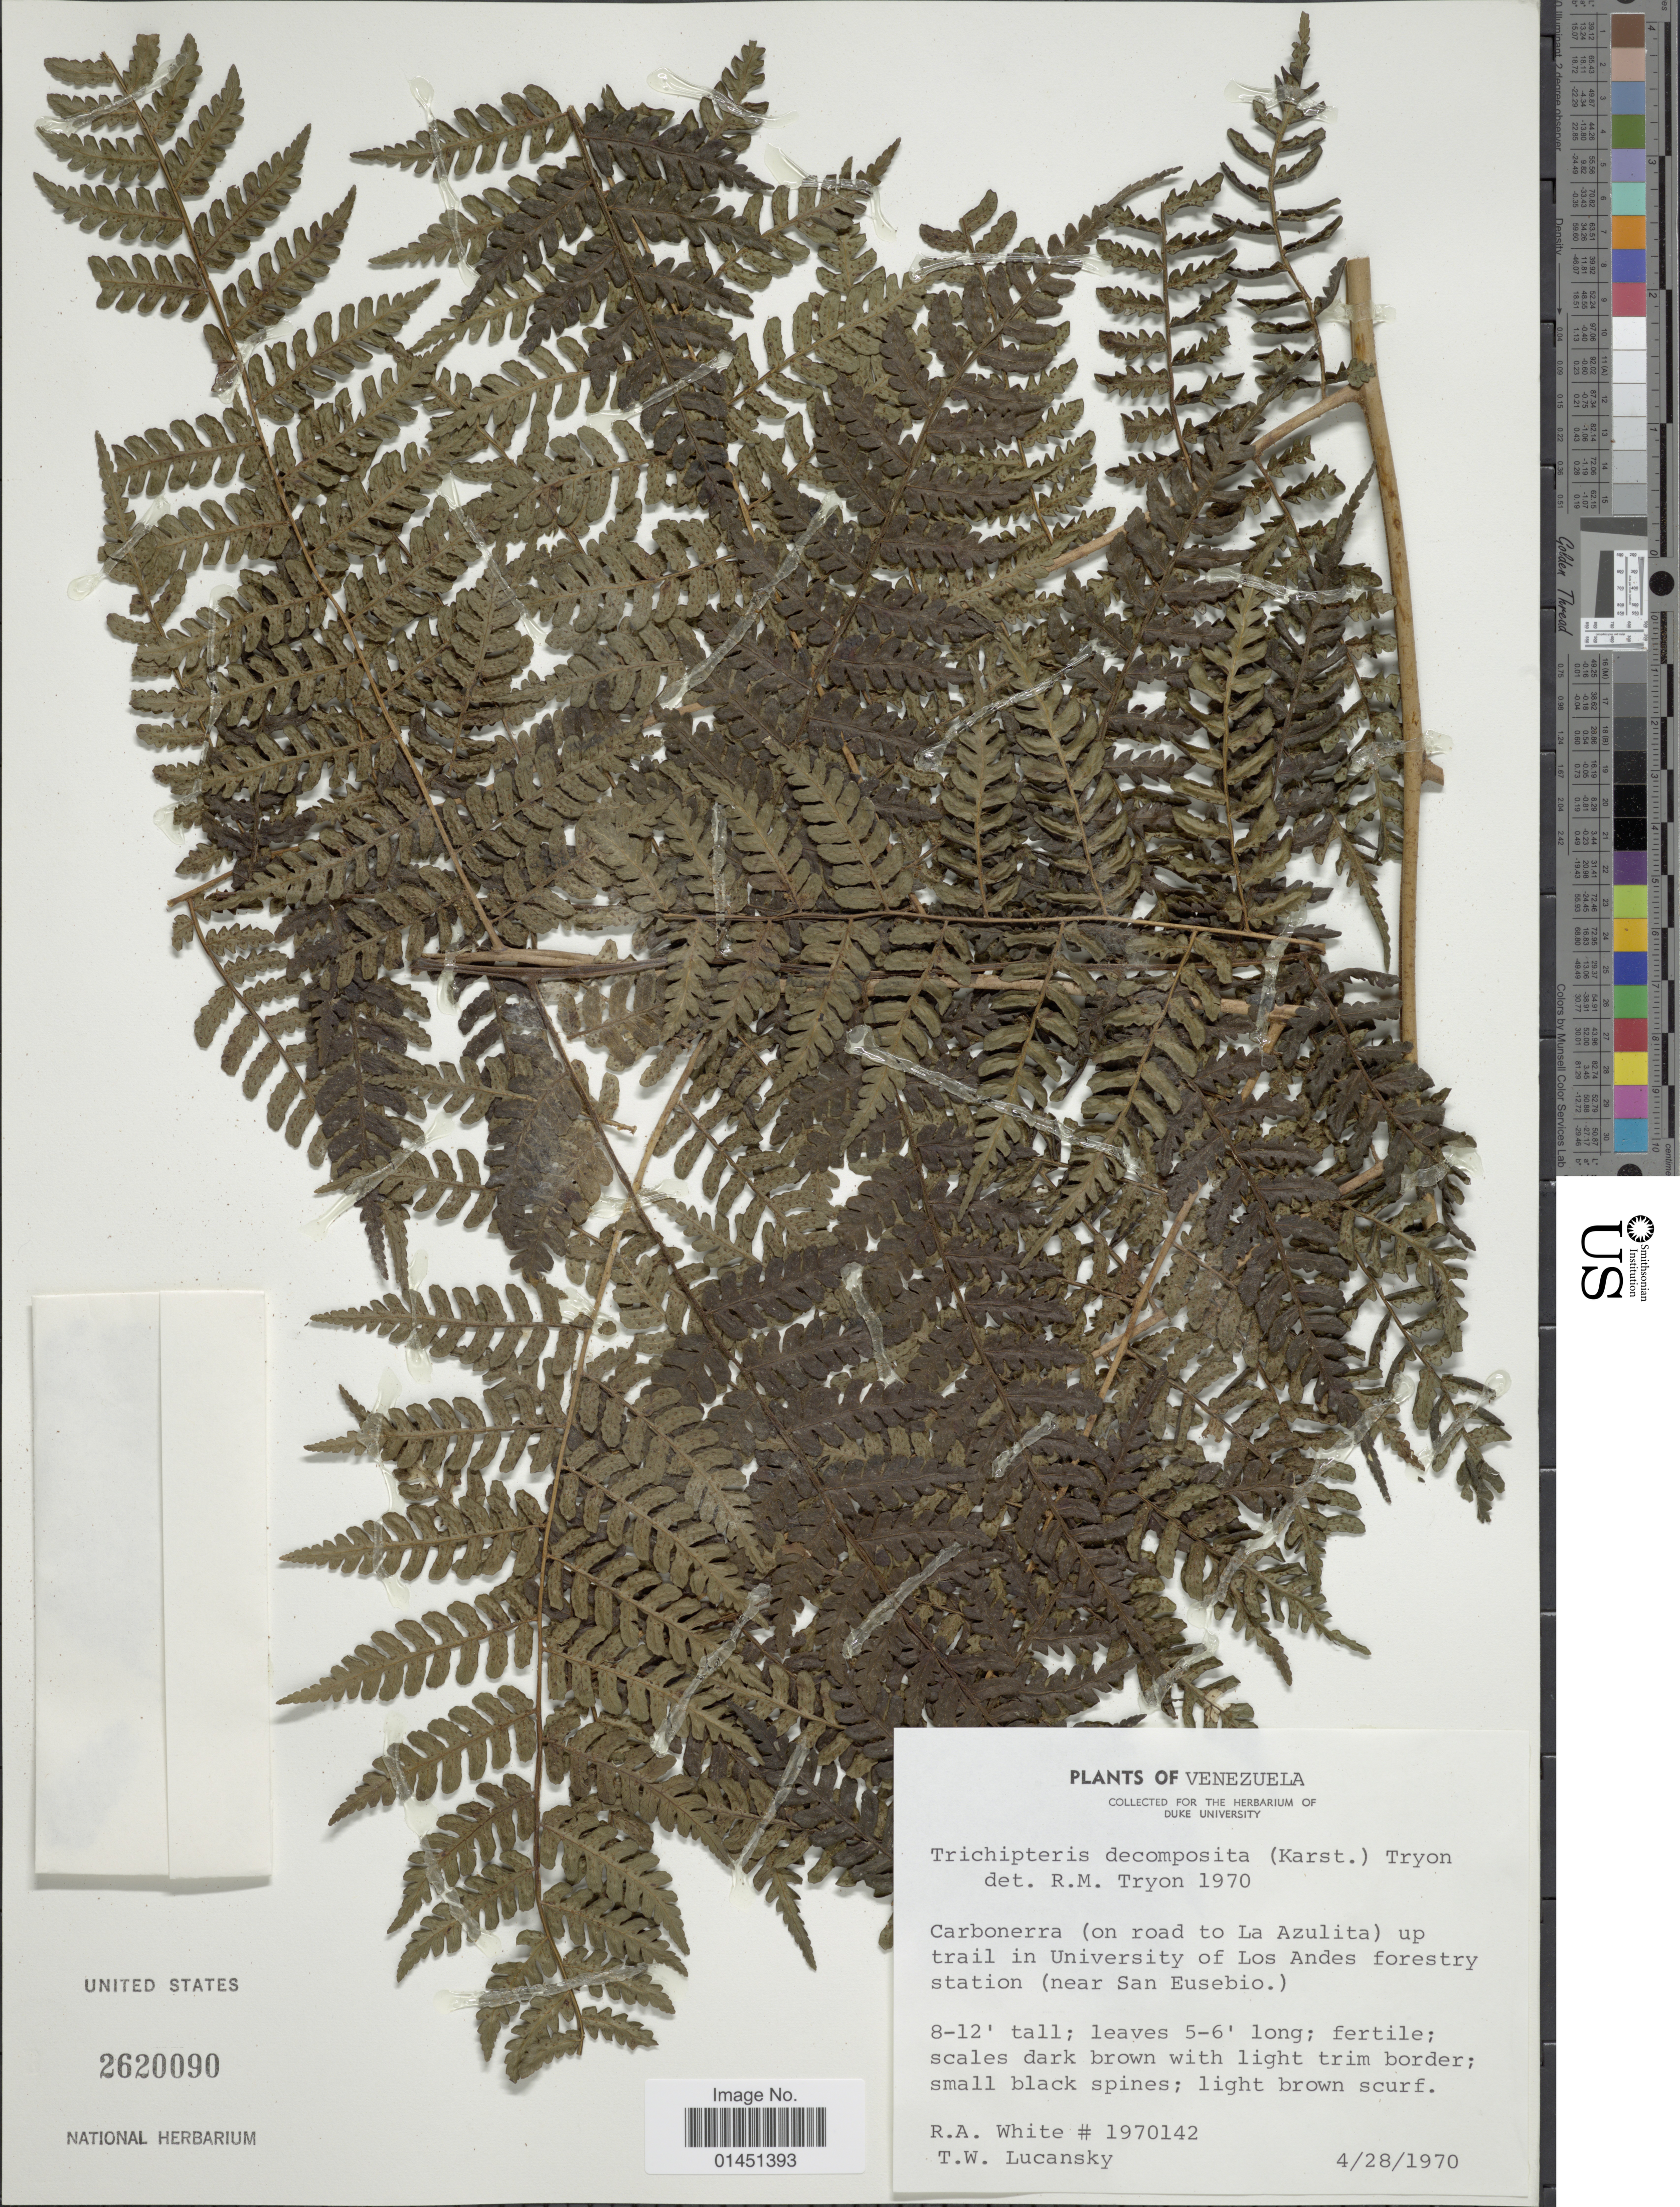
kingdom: Plantae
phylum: Tracheophyta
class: Polypodiopsida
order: Cyatheales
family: Cyatheaceae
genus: Cyathea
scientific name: Cyathea decomposita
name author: (H. Karst.) Domin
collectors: R. A. White & T. Lucansky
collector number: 1970142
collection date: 1970-04-28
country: Venezuela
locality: Carbonerra (on road to La Azulita) up trail in University of Los Andes forestry station (near San Eusebio)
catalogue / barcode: US 2620090